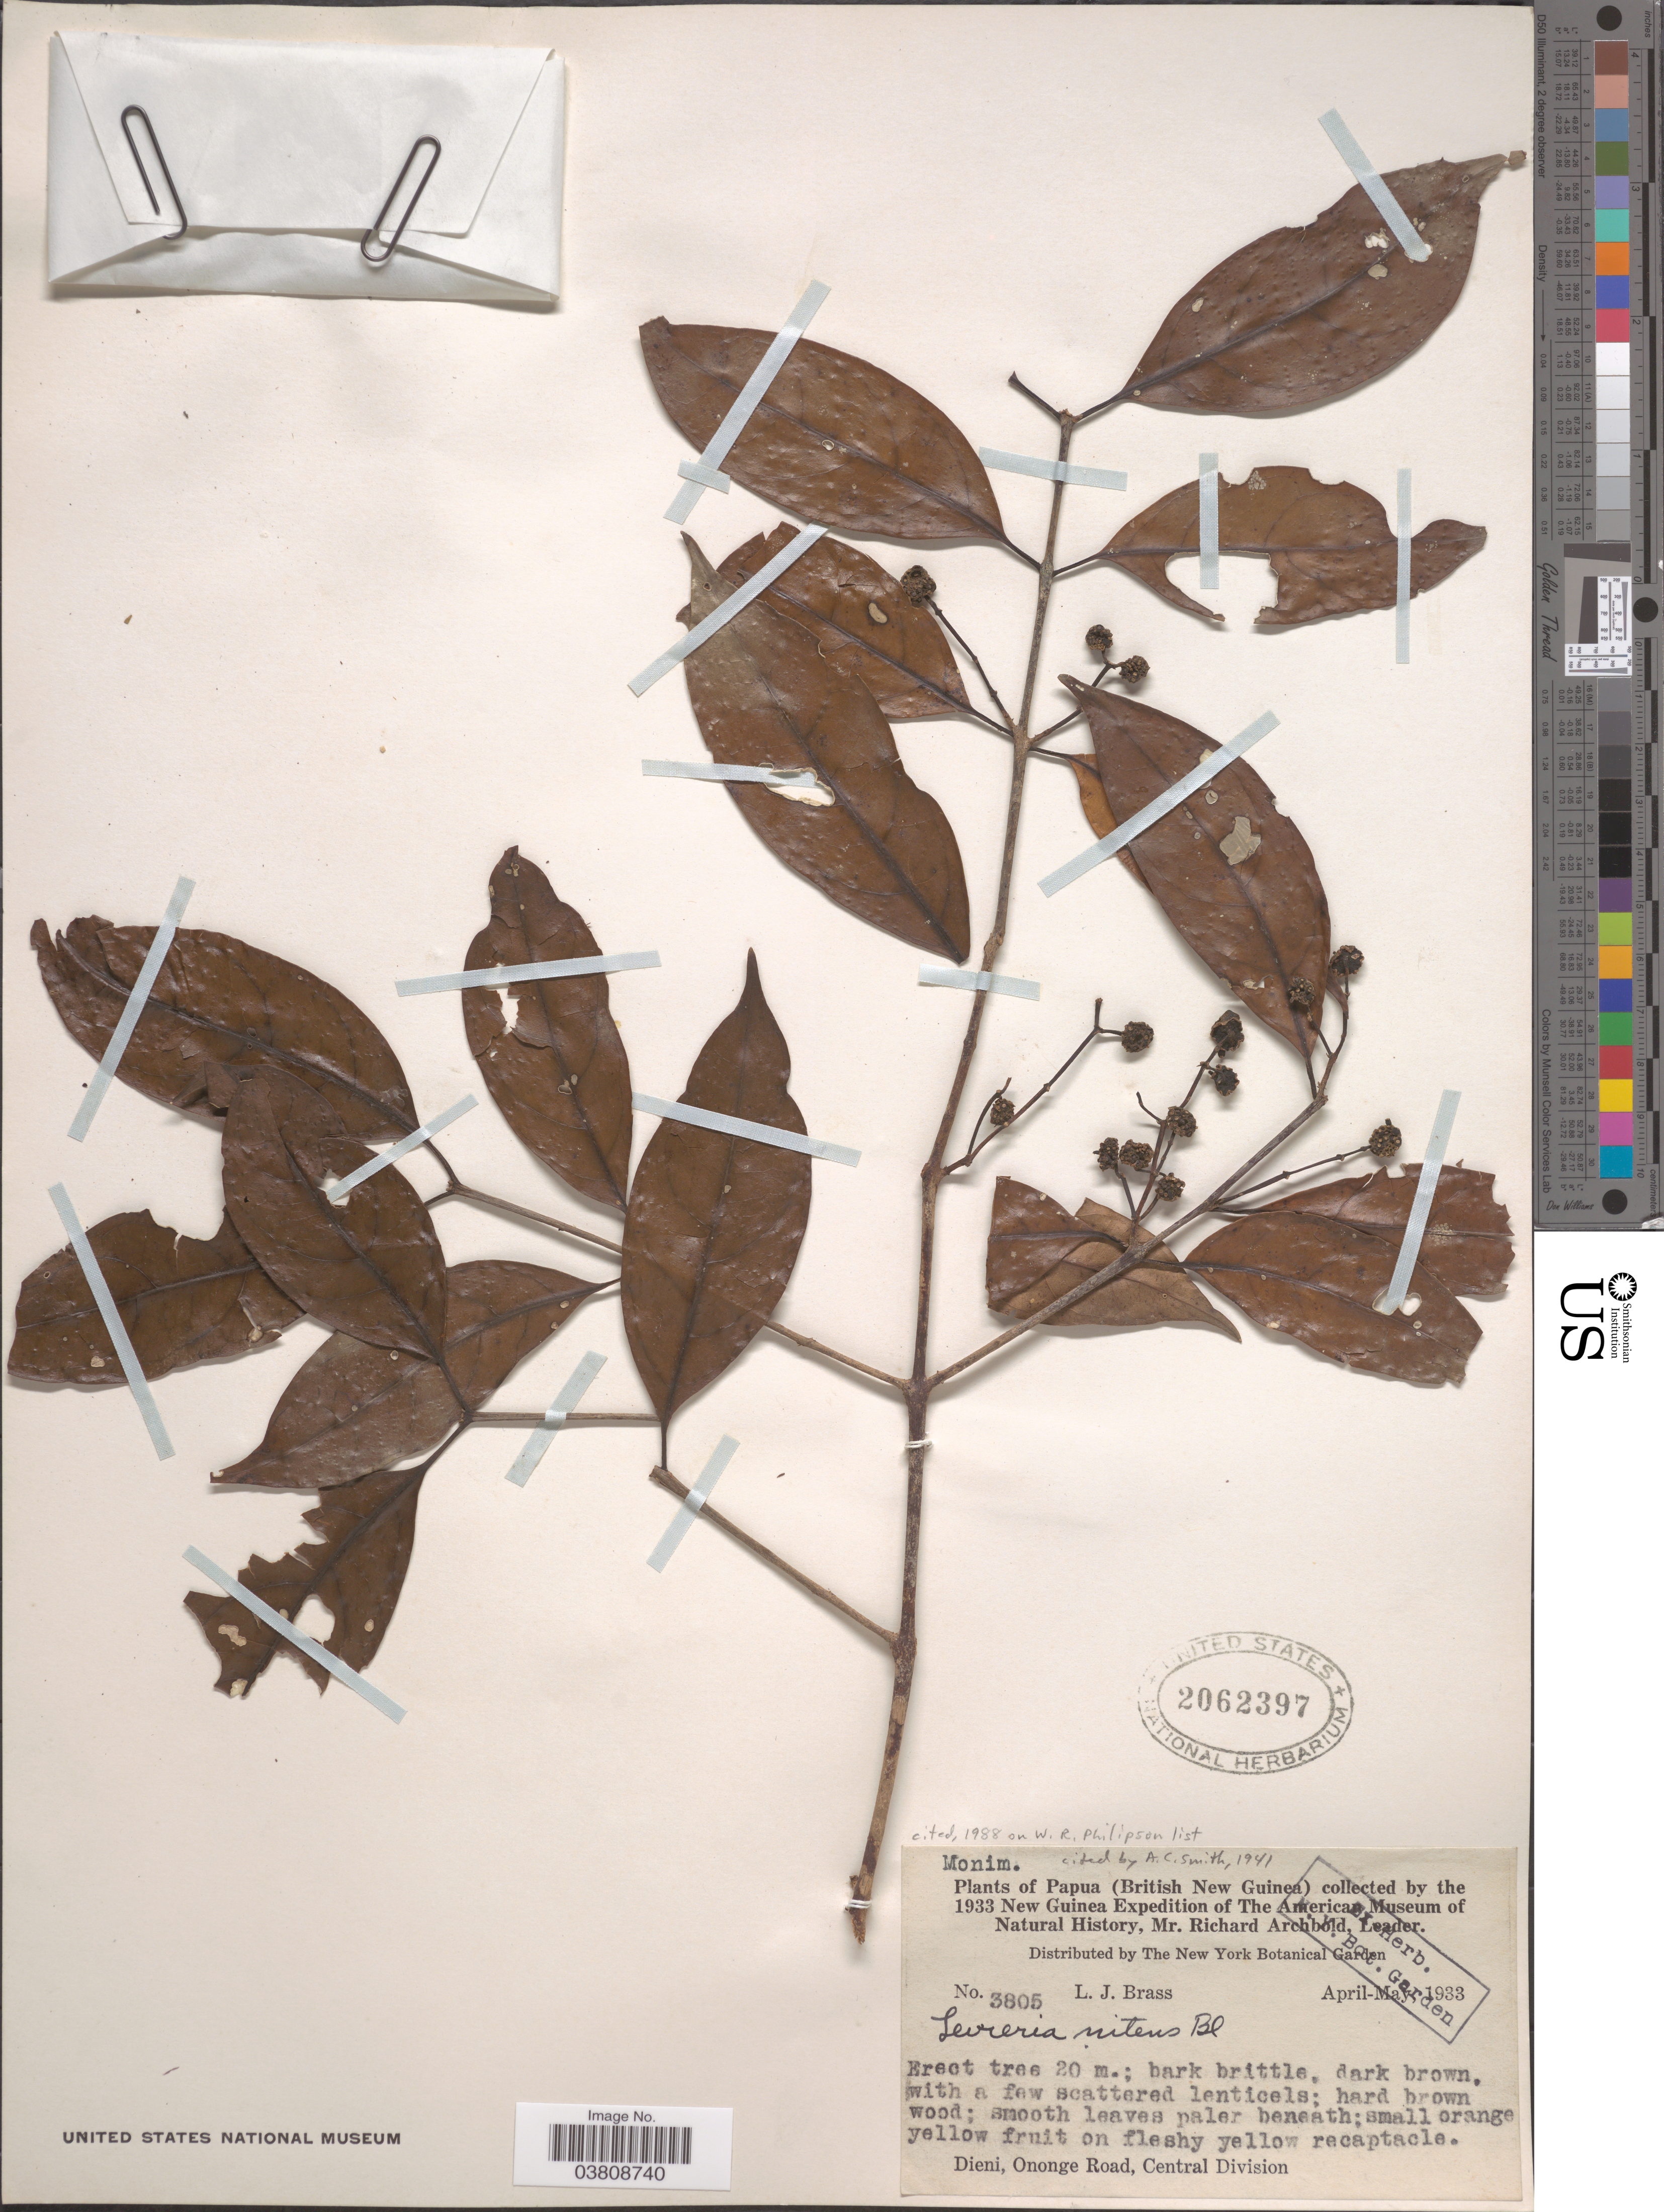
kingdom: Plantae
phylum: Tracheophyta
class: Magnoliopsida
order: Laurales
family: Monimiaceae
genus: Levieria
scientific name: Levieria nitens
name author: Perkins in Engl.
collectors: L. J. Brass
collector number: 3805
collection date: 1933-04/1933-05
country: Papua New Guinea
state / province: Central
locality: Papua (British New Guinea). Dieni, Ononge Road, Central Division.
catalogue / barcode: US 2062397